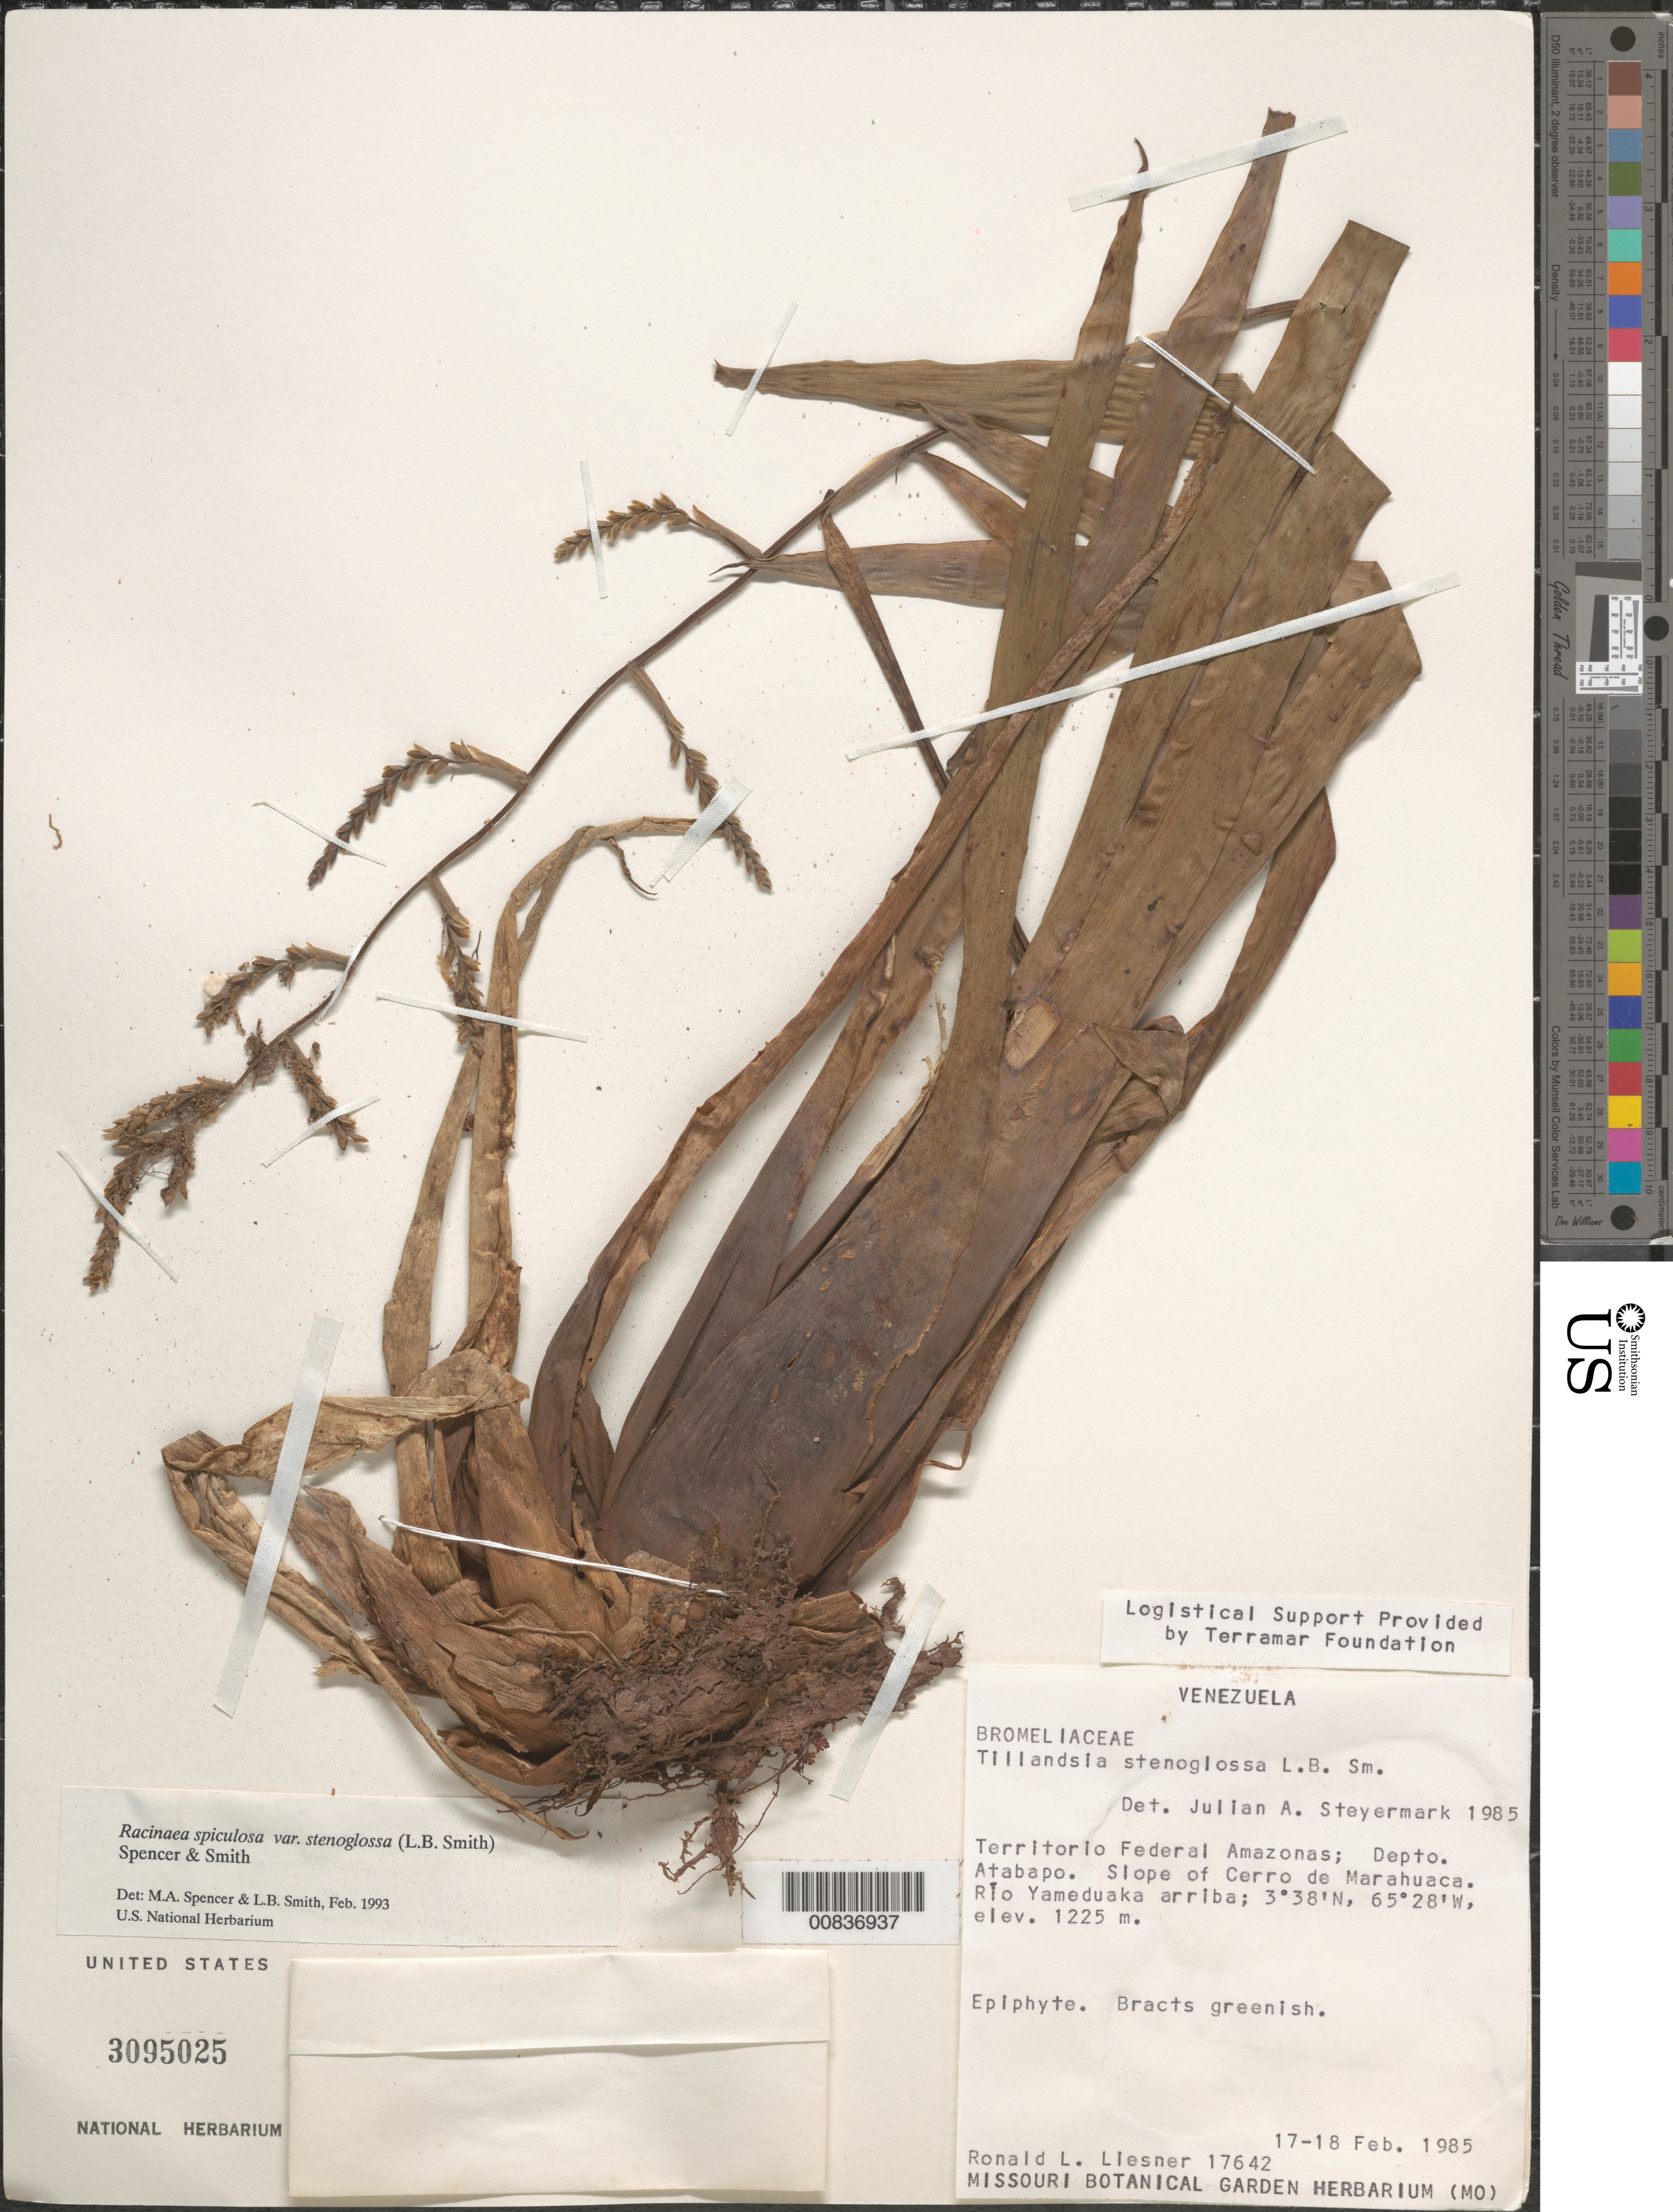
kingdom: Plantae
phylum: Tracheophyta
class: Liliopsida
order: Poales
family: Bromeliaceae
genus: Racinaea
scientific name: Racinaea spiculosa var. stenoglossa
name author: (L.B. Sm.) M.A. Spencer & L.B. Sm.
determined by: Spencer, M. A.; Smith, L. B.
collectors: R. L. Liesner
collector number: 17642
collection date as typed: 17-Feb-85 to 18-Feb-85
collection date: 1985-02-17/1985-02-18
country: Venezuela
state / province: Amazonas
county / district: Atabapo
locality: Cerro de Marahuaca slope, Río Yameduaka arriba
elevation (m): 1225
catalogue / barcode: US 3095025